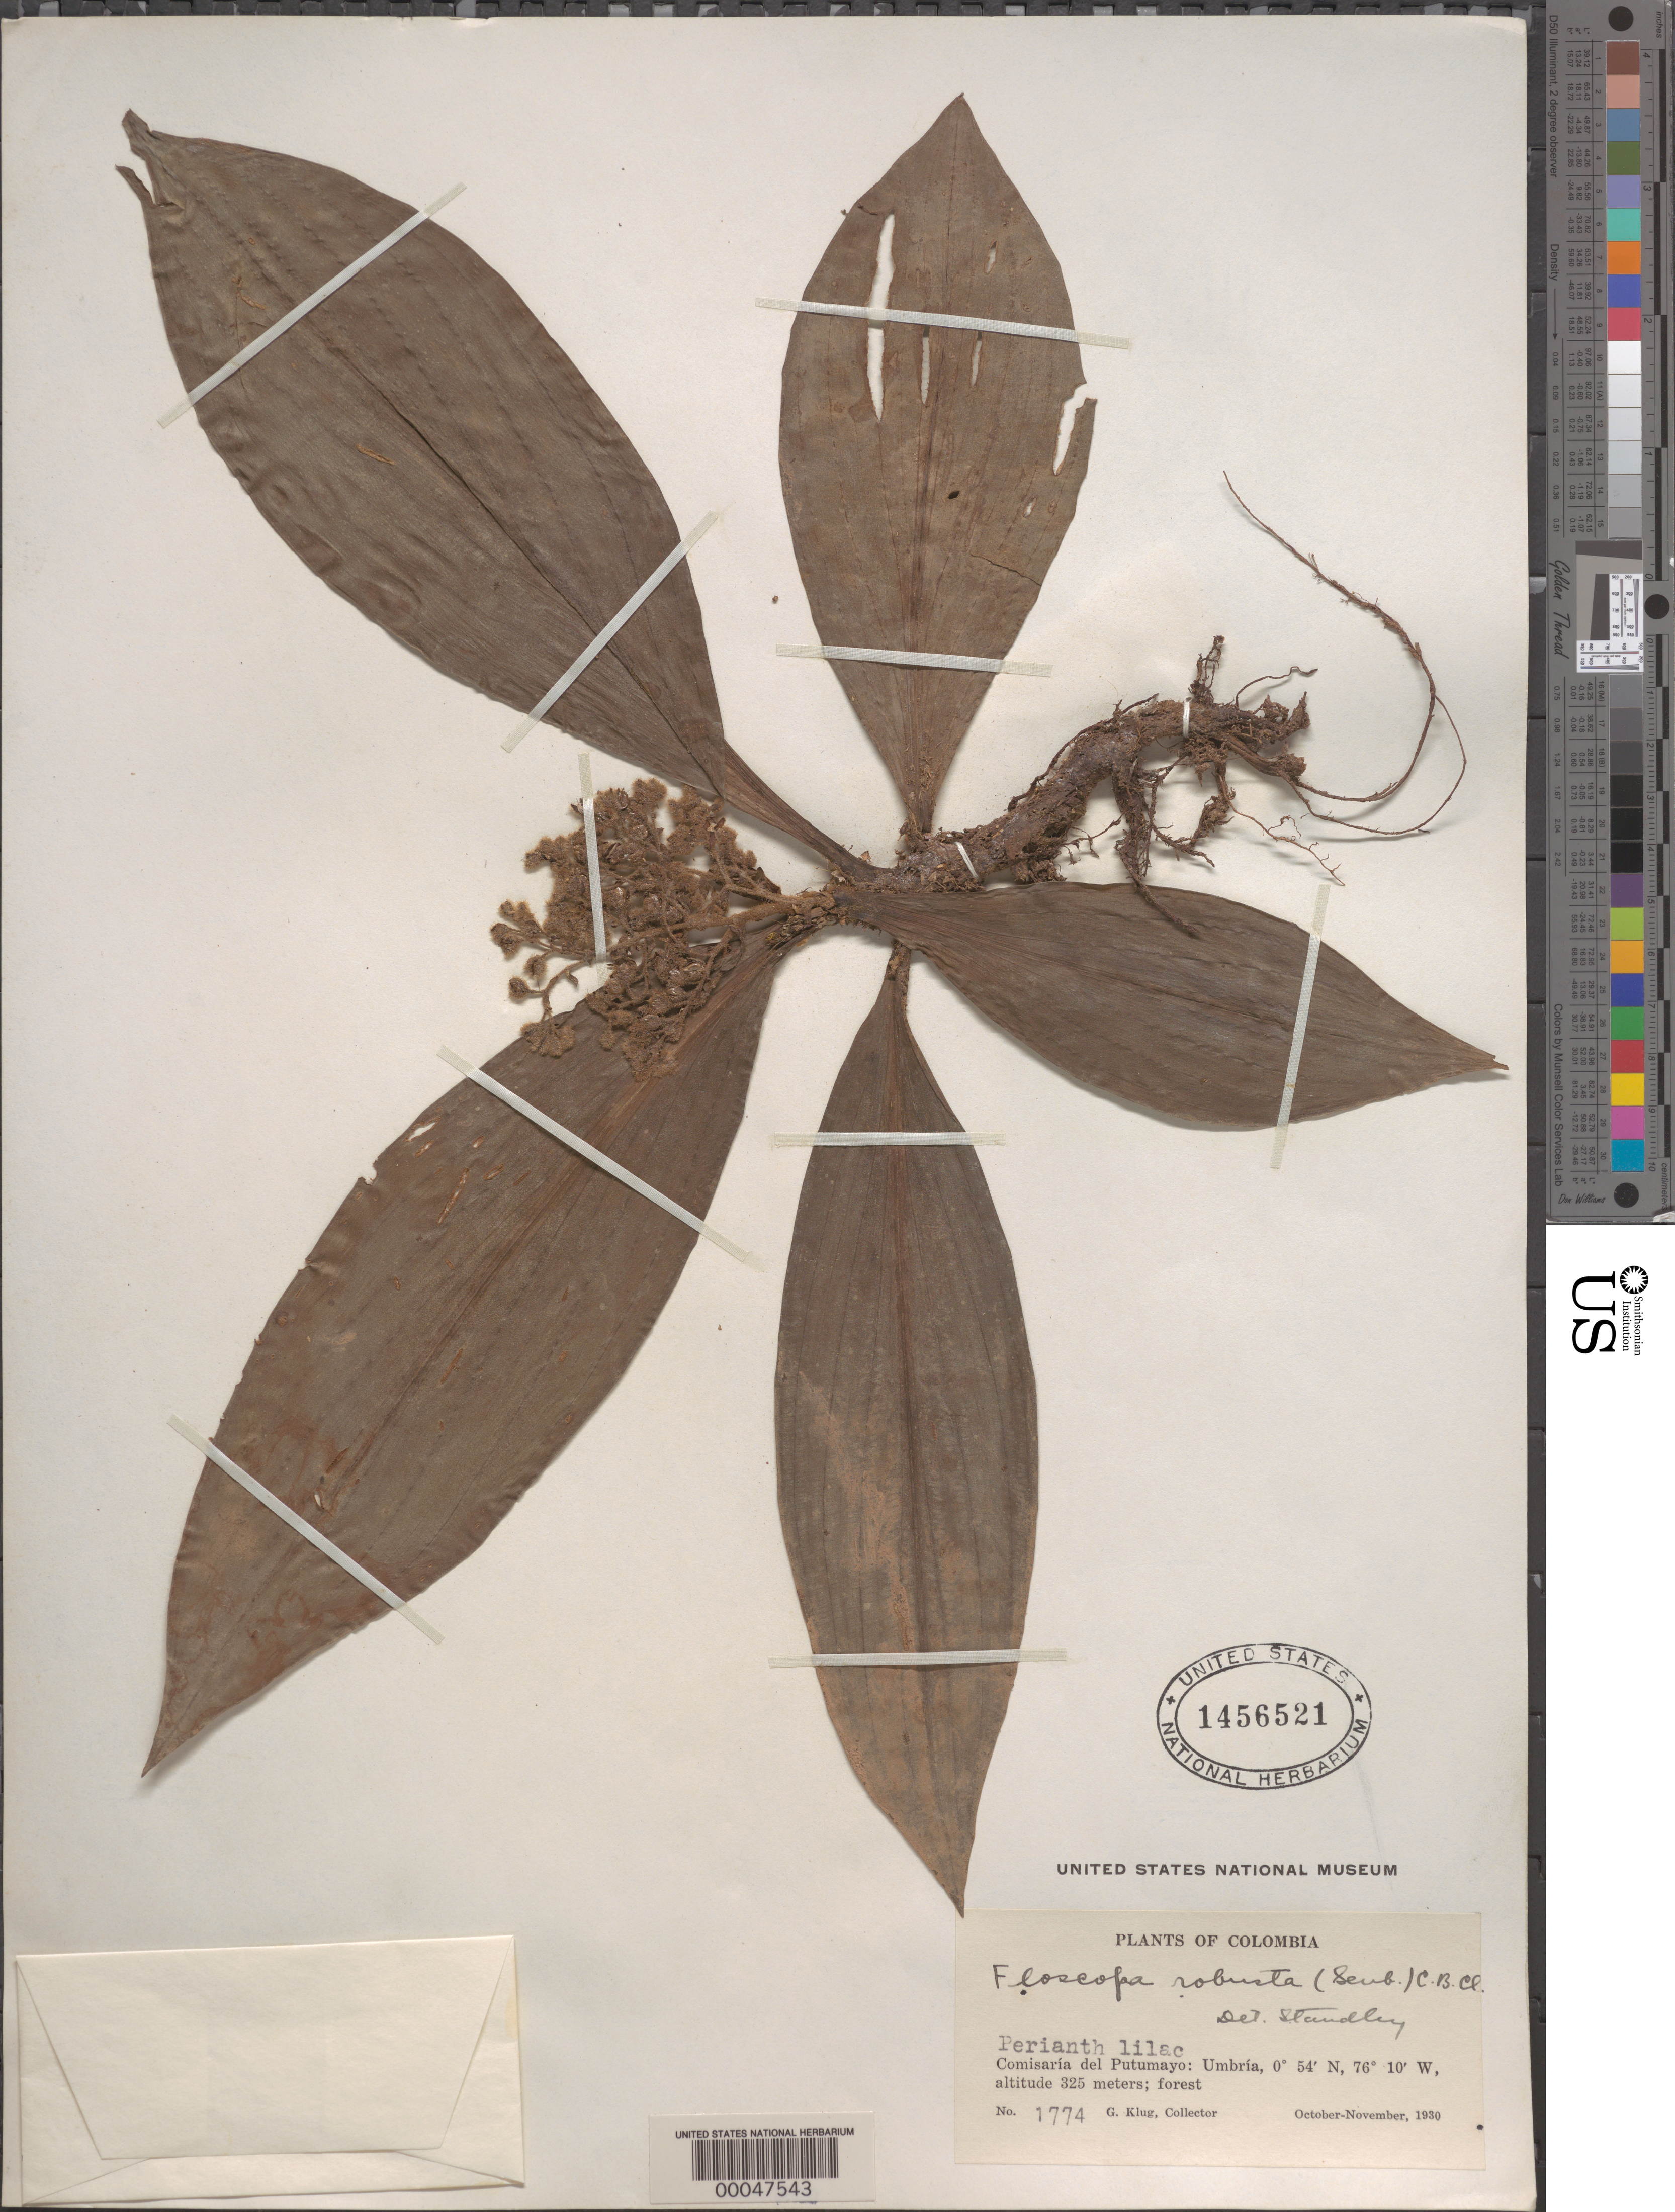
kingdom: Plantae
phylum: Tracheophyta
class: Liliopsida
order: Commelinales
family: Commelinaceae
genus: Floscopa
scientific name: Floscopa robusta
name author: (Seub.) C.B. Clarke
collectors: G. Klug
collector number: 1774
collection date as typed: Oct 1930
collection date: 1930-10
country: Colombia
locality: Comisaria del Putumayo; Umbria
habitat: Forest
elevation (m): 325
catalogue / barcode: US 1456521